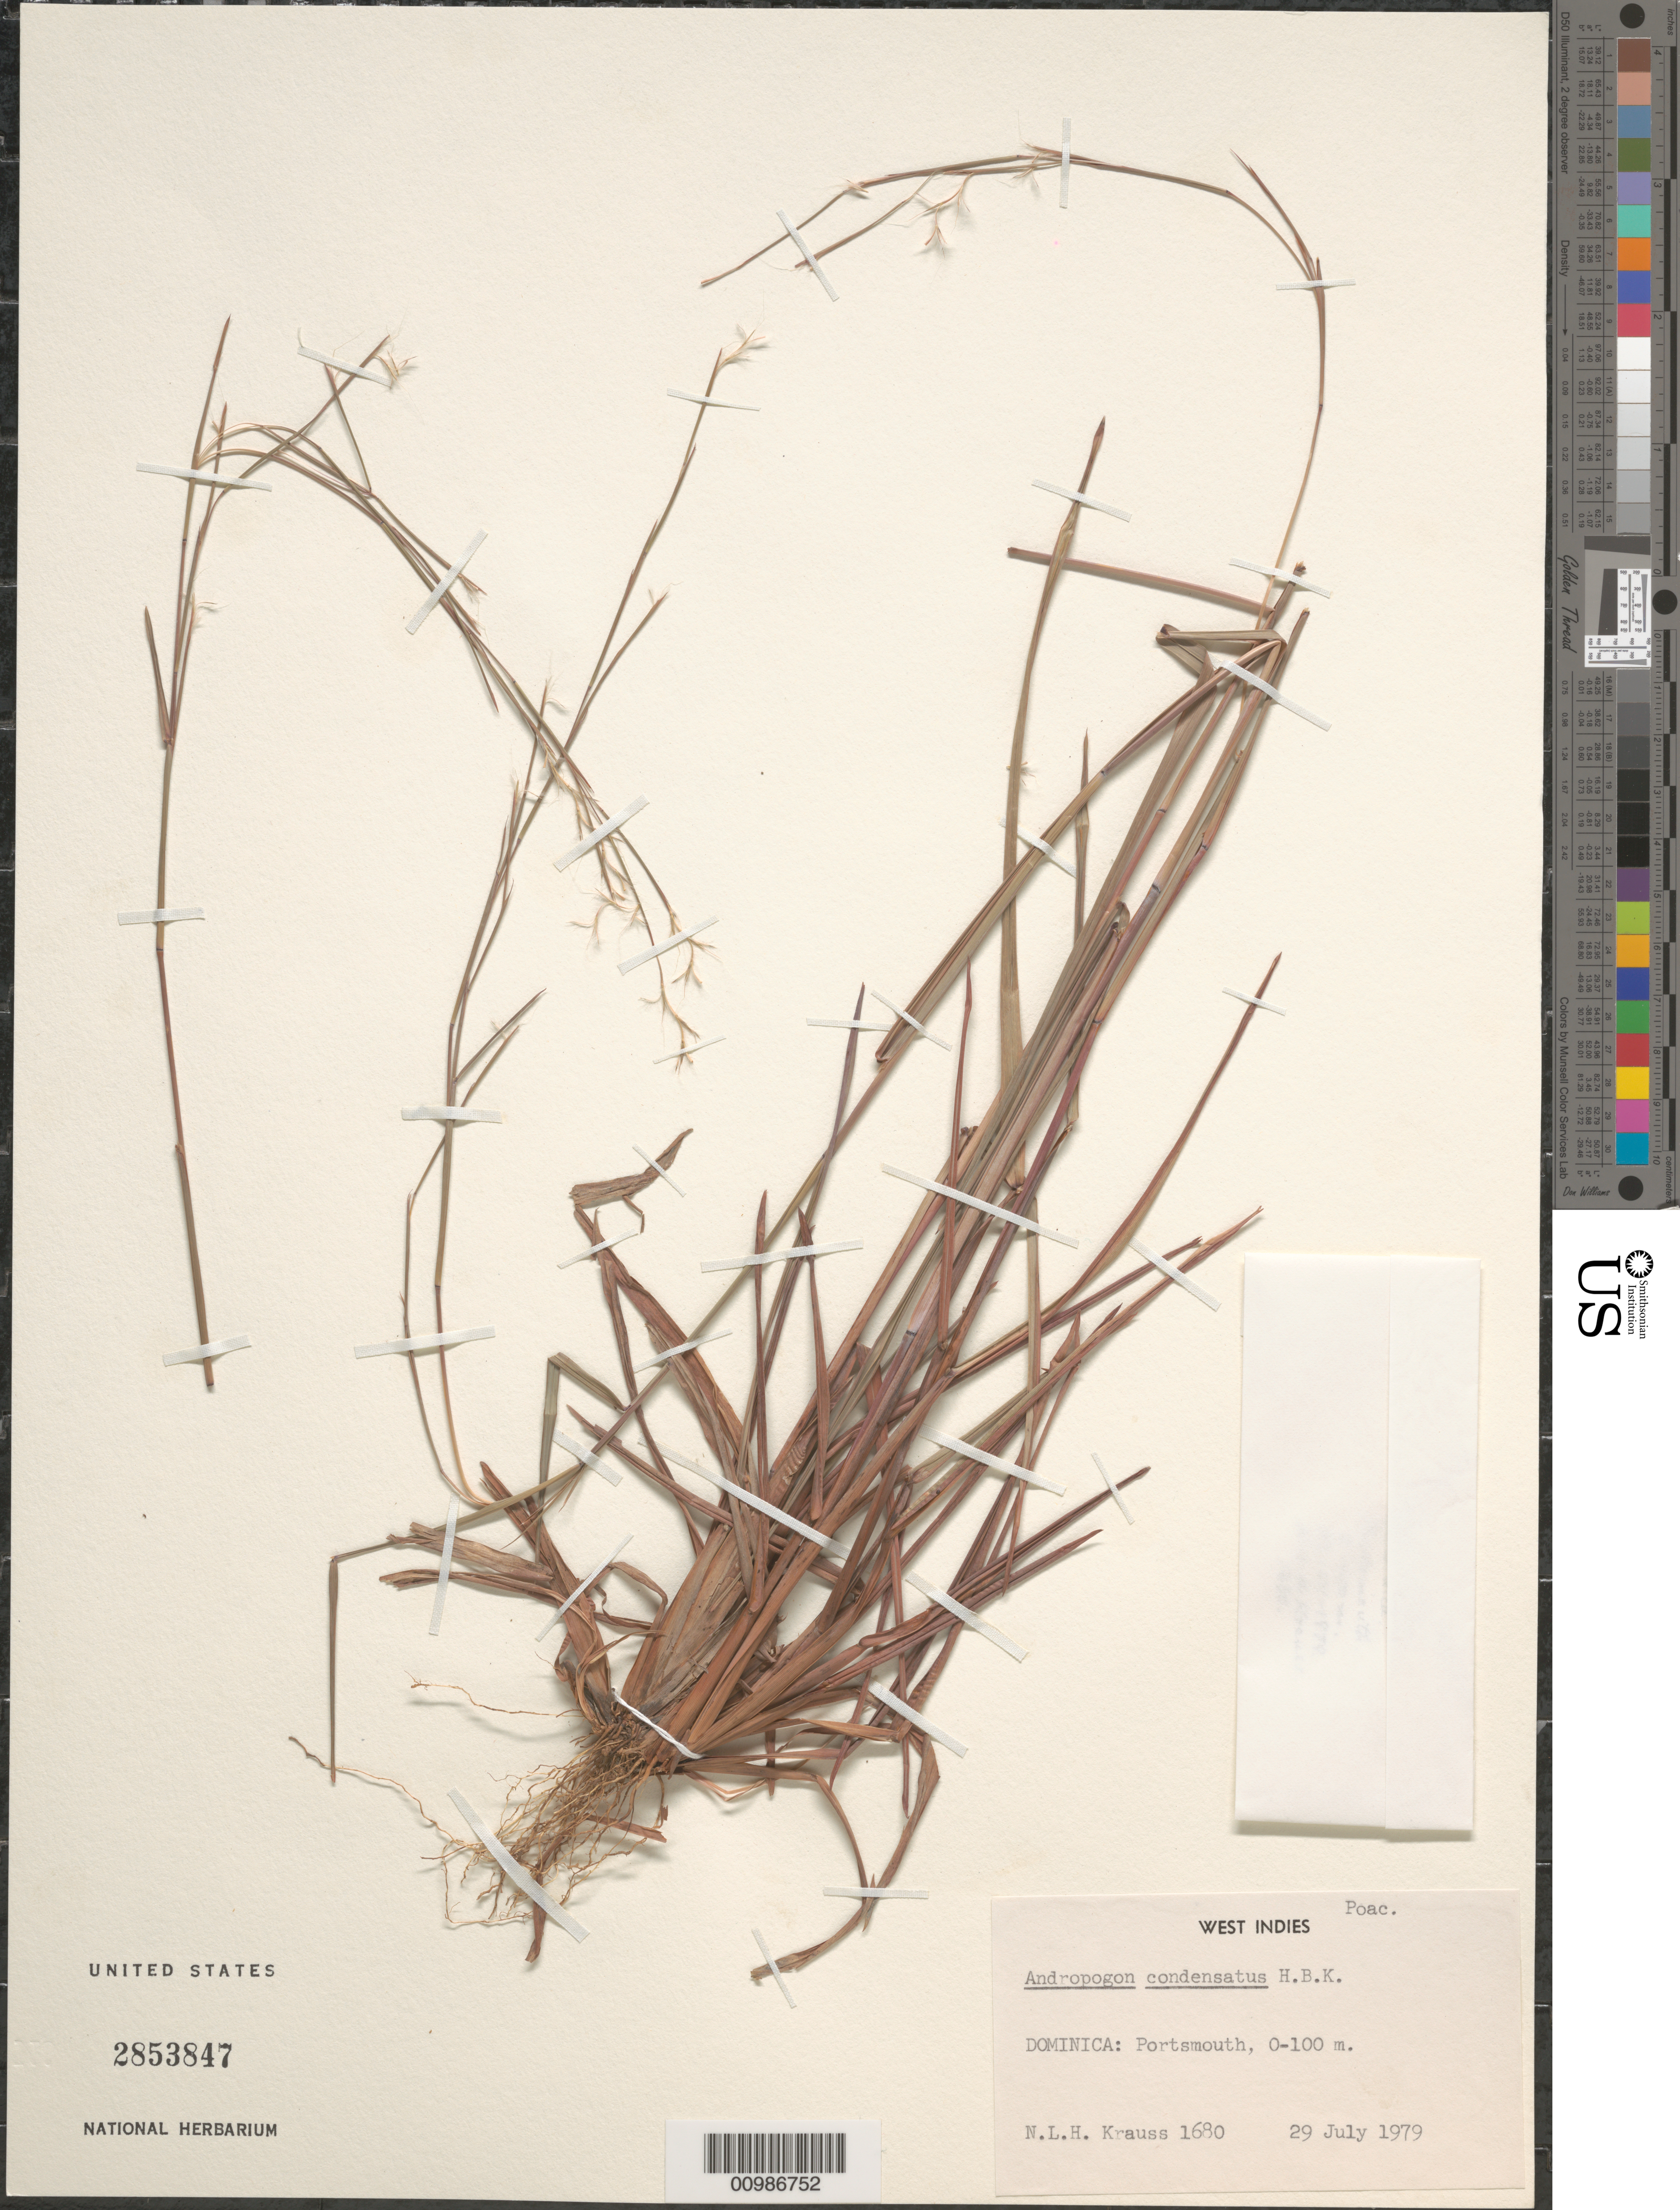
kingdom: Plantae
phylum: Tracheophyta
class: Liliopsida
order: Poales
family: Poaceae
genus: Andropogon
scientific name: Andropogon condensatus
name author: Kunth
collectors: N. Krauss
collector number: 1680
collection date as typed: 29 Jul 1979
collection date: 1979-07-29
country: Dominica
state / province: St. John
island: Dominica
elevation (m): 0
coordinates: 0 N, 0 E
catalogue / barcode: US 2853847